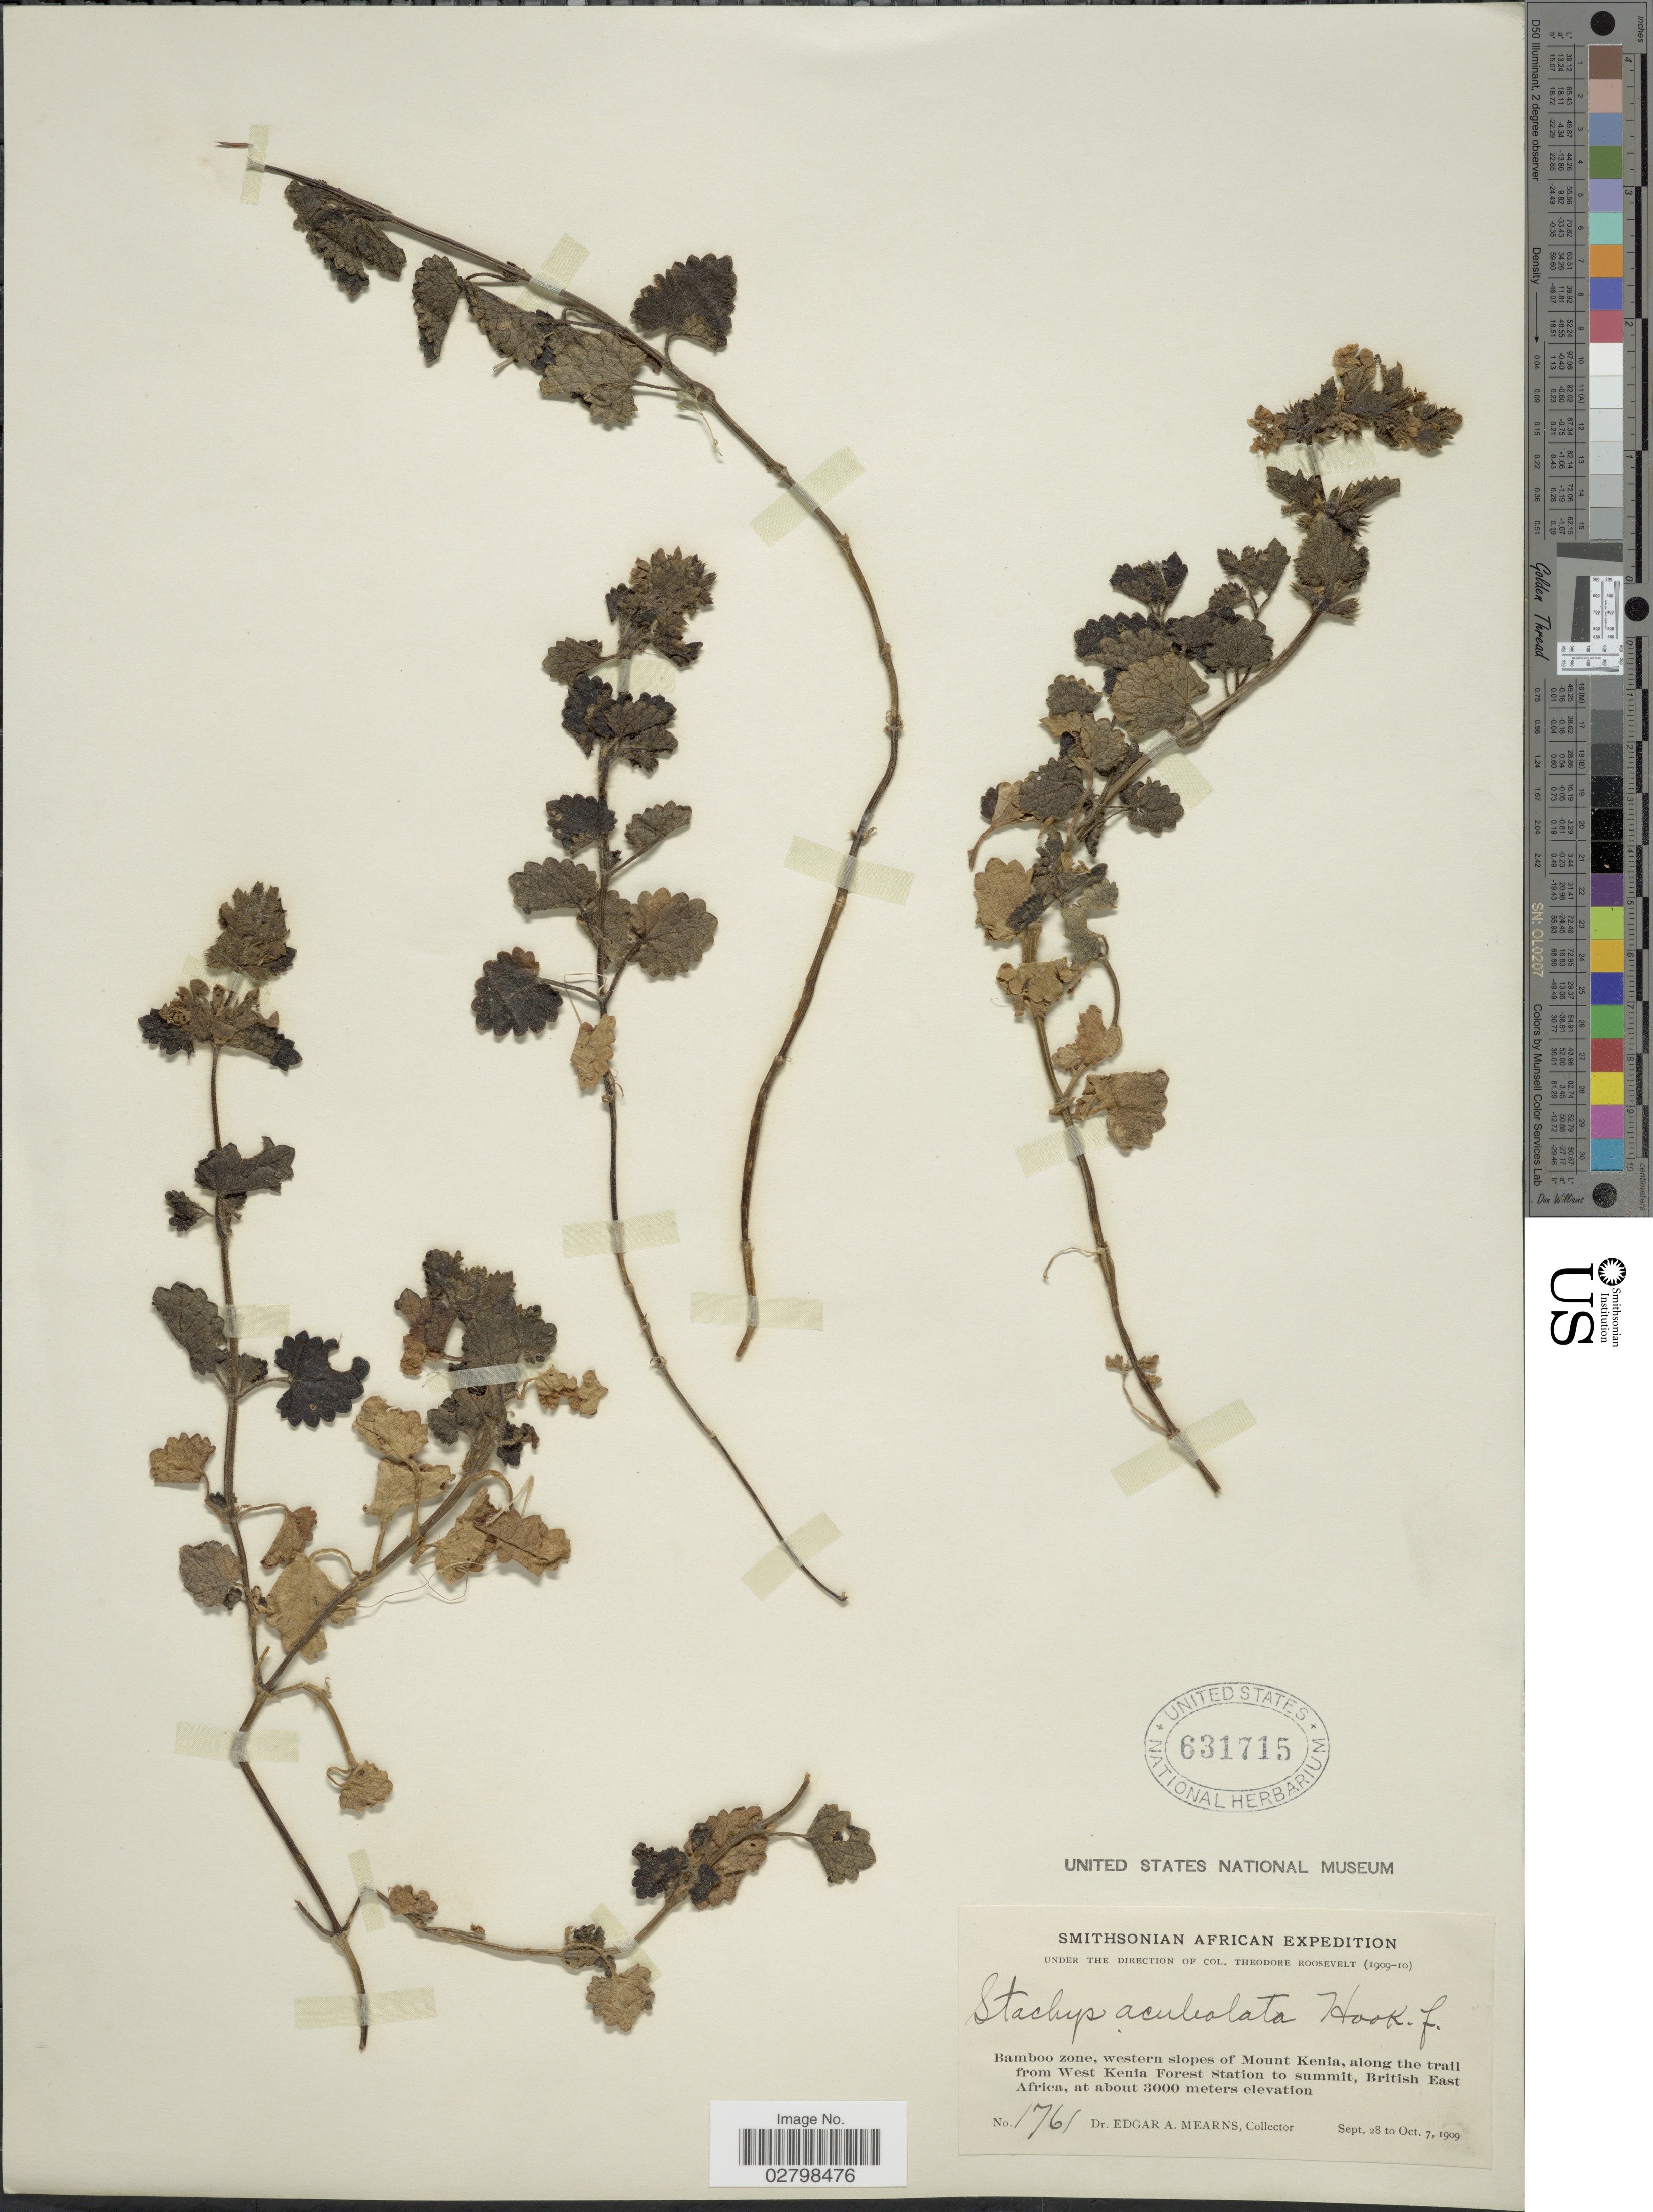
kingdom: Plantae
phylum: Tracheophyta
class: Magnoliopsida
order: Lamiales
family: Lamiaceae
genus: Stachys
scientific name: Stachys aculeolata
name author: Hook. f.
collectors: E. A. Mearns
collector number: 1761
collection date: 1909-09-28/1909-10-07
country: Kenya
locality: Bamboo zone, western slopes of Mount Kenia, along the trail from West Kenia Forest Station to summit, British East Africa.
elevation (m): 3000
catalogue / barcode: US 631715